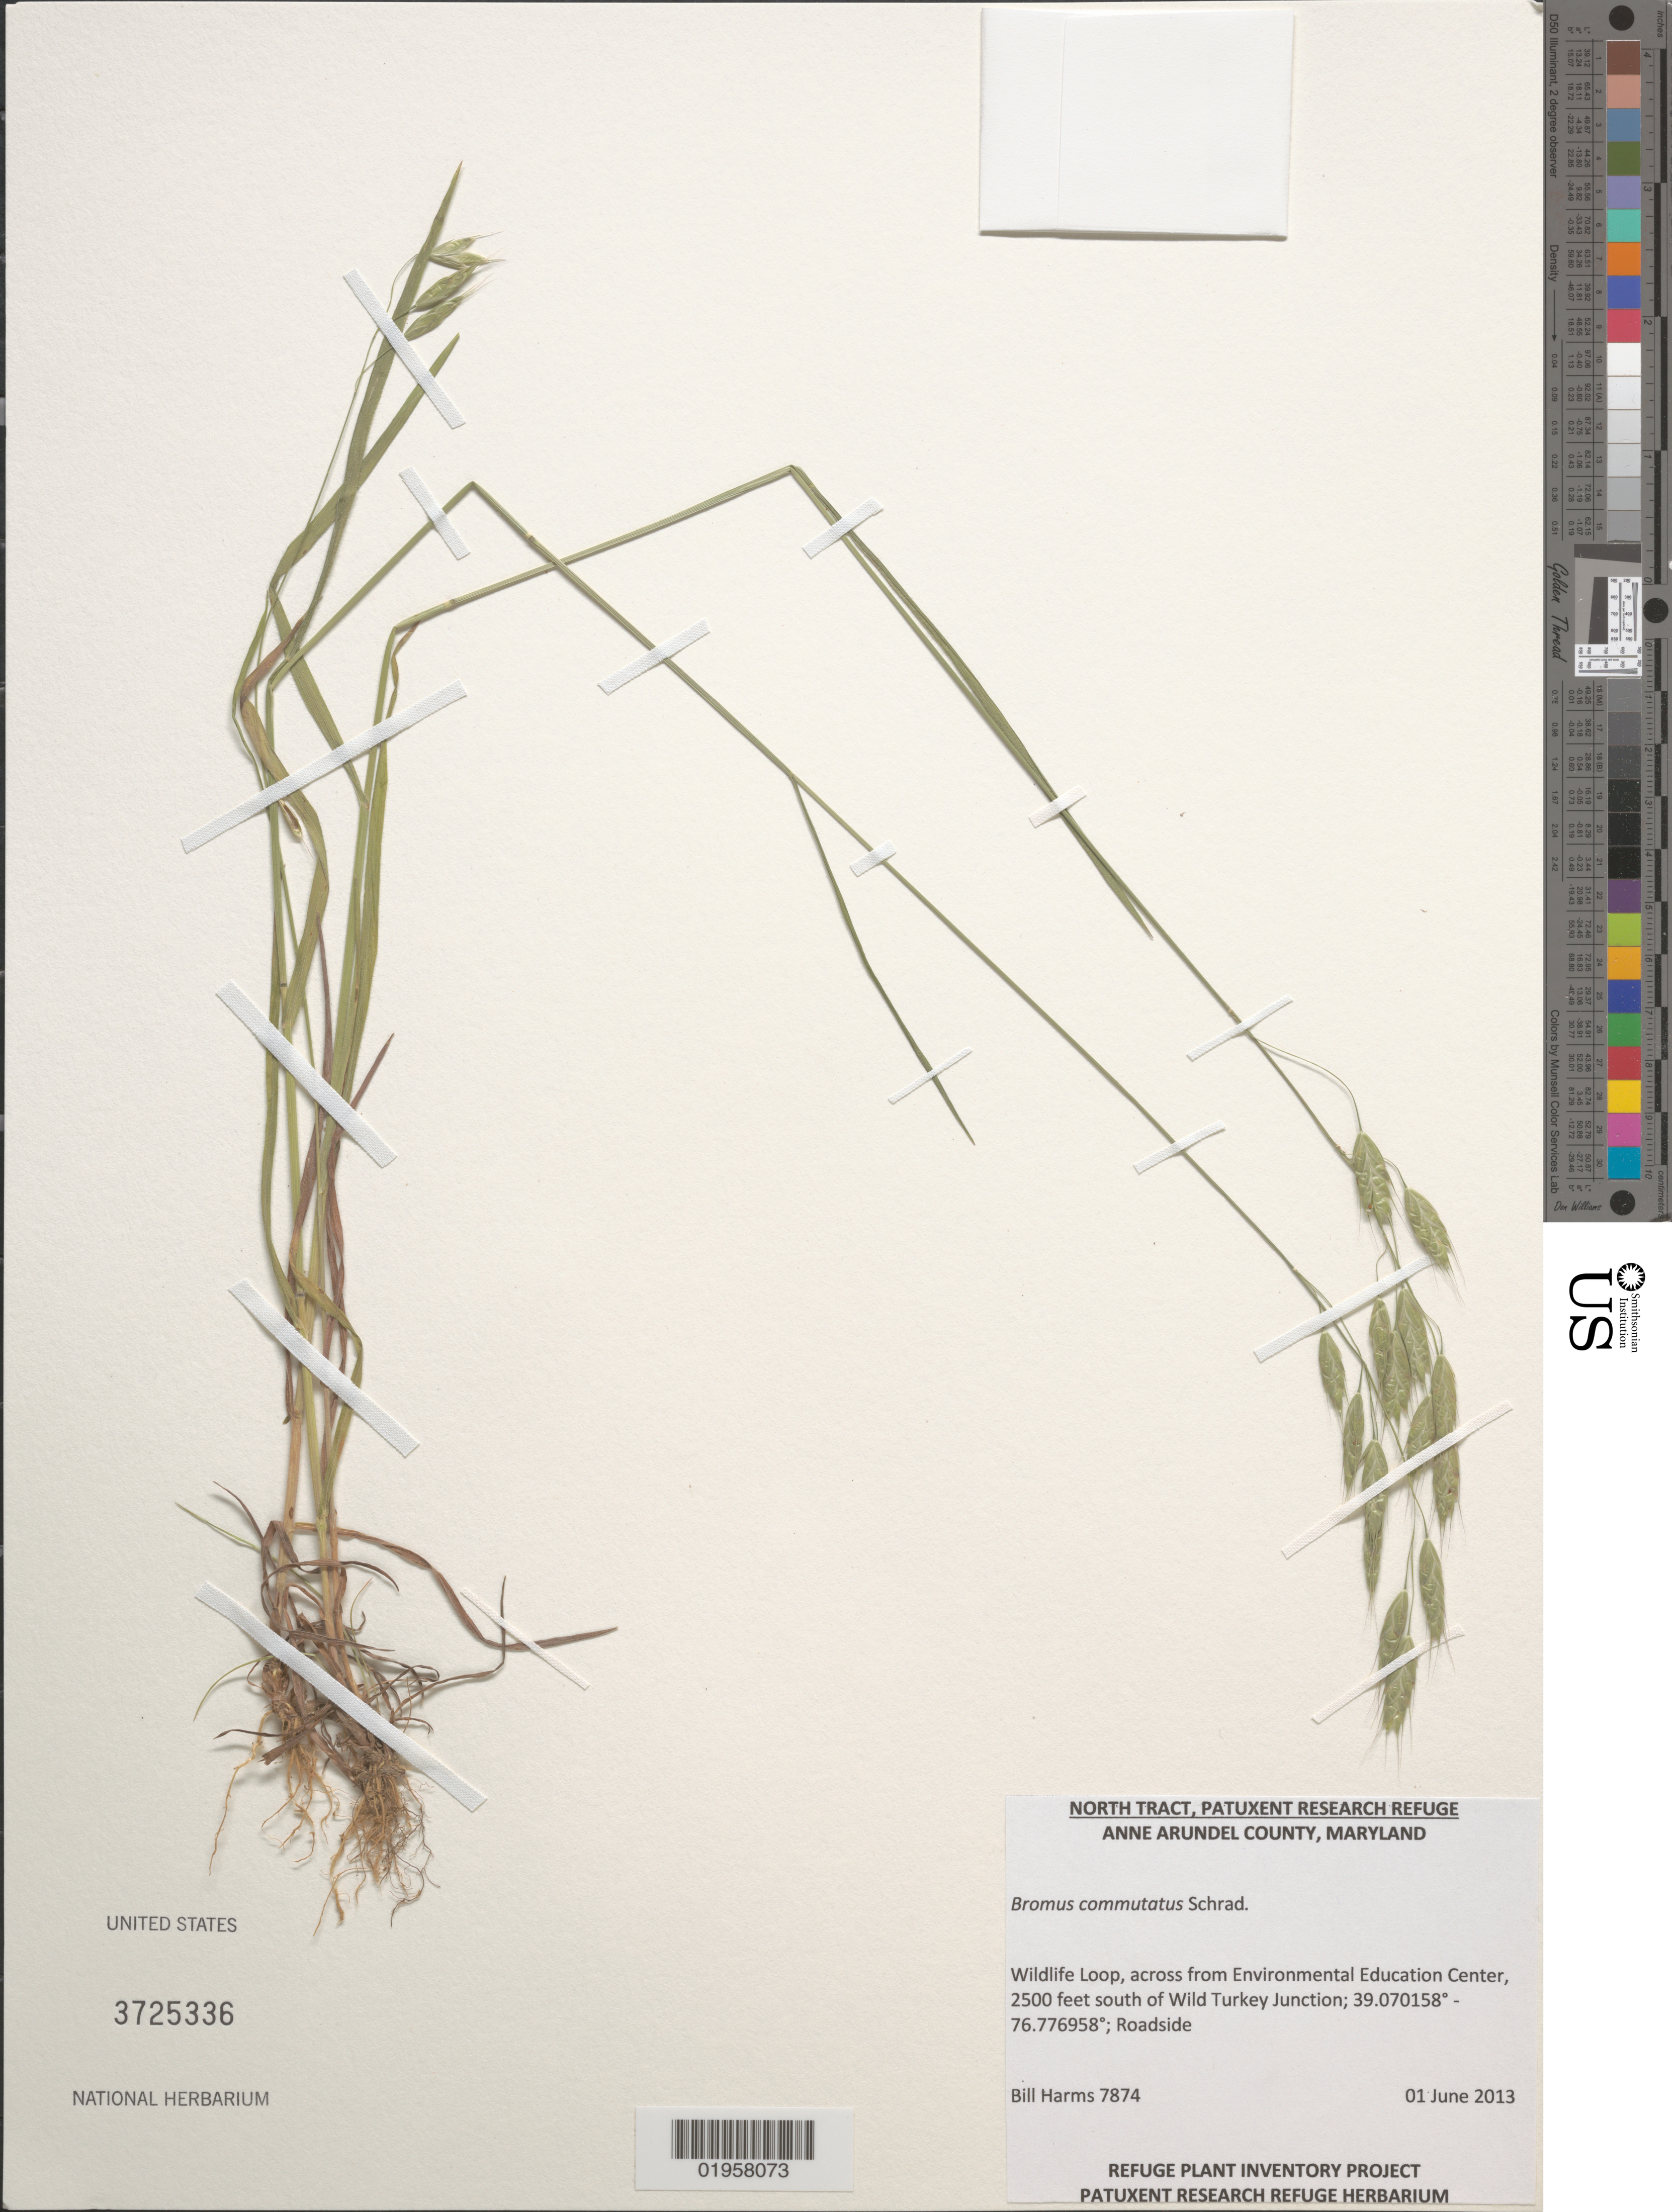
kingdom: Plantae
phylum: Tracheophyta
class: Liliopsida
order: Poales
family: Poaceae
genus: Bromus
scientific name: Bromus commutatus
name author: Schrad.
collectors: B. Harms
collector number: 7874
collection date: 2013-06-01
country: United States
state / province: Maryland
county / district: Anne Arundel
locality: Patuxent Research Refuge, North Tract. Wildlife Loop, across from Environmental Education Center, 2500 feet S of Wild Turkey Junction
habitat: Roadside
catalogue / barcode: US 3725336